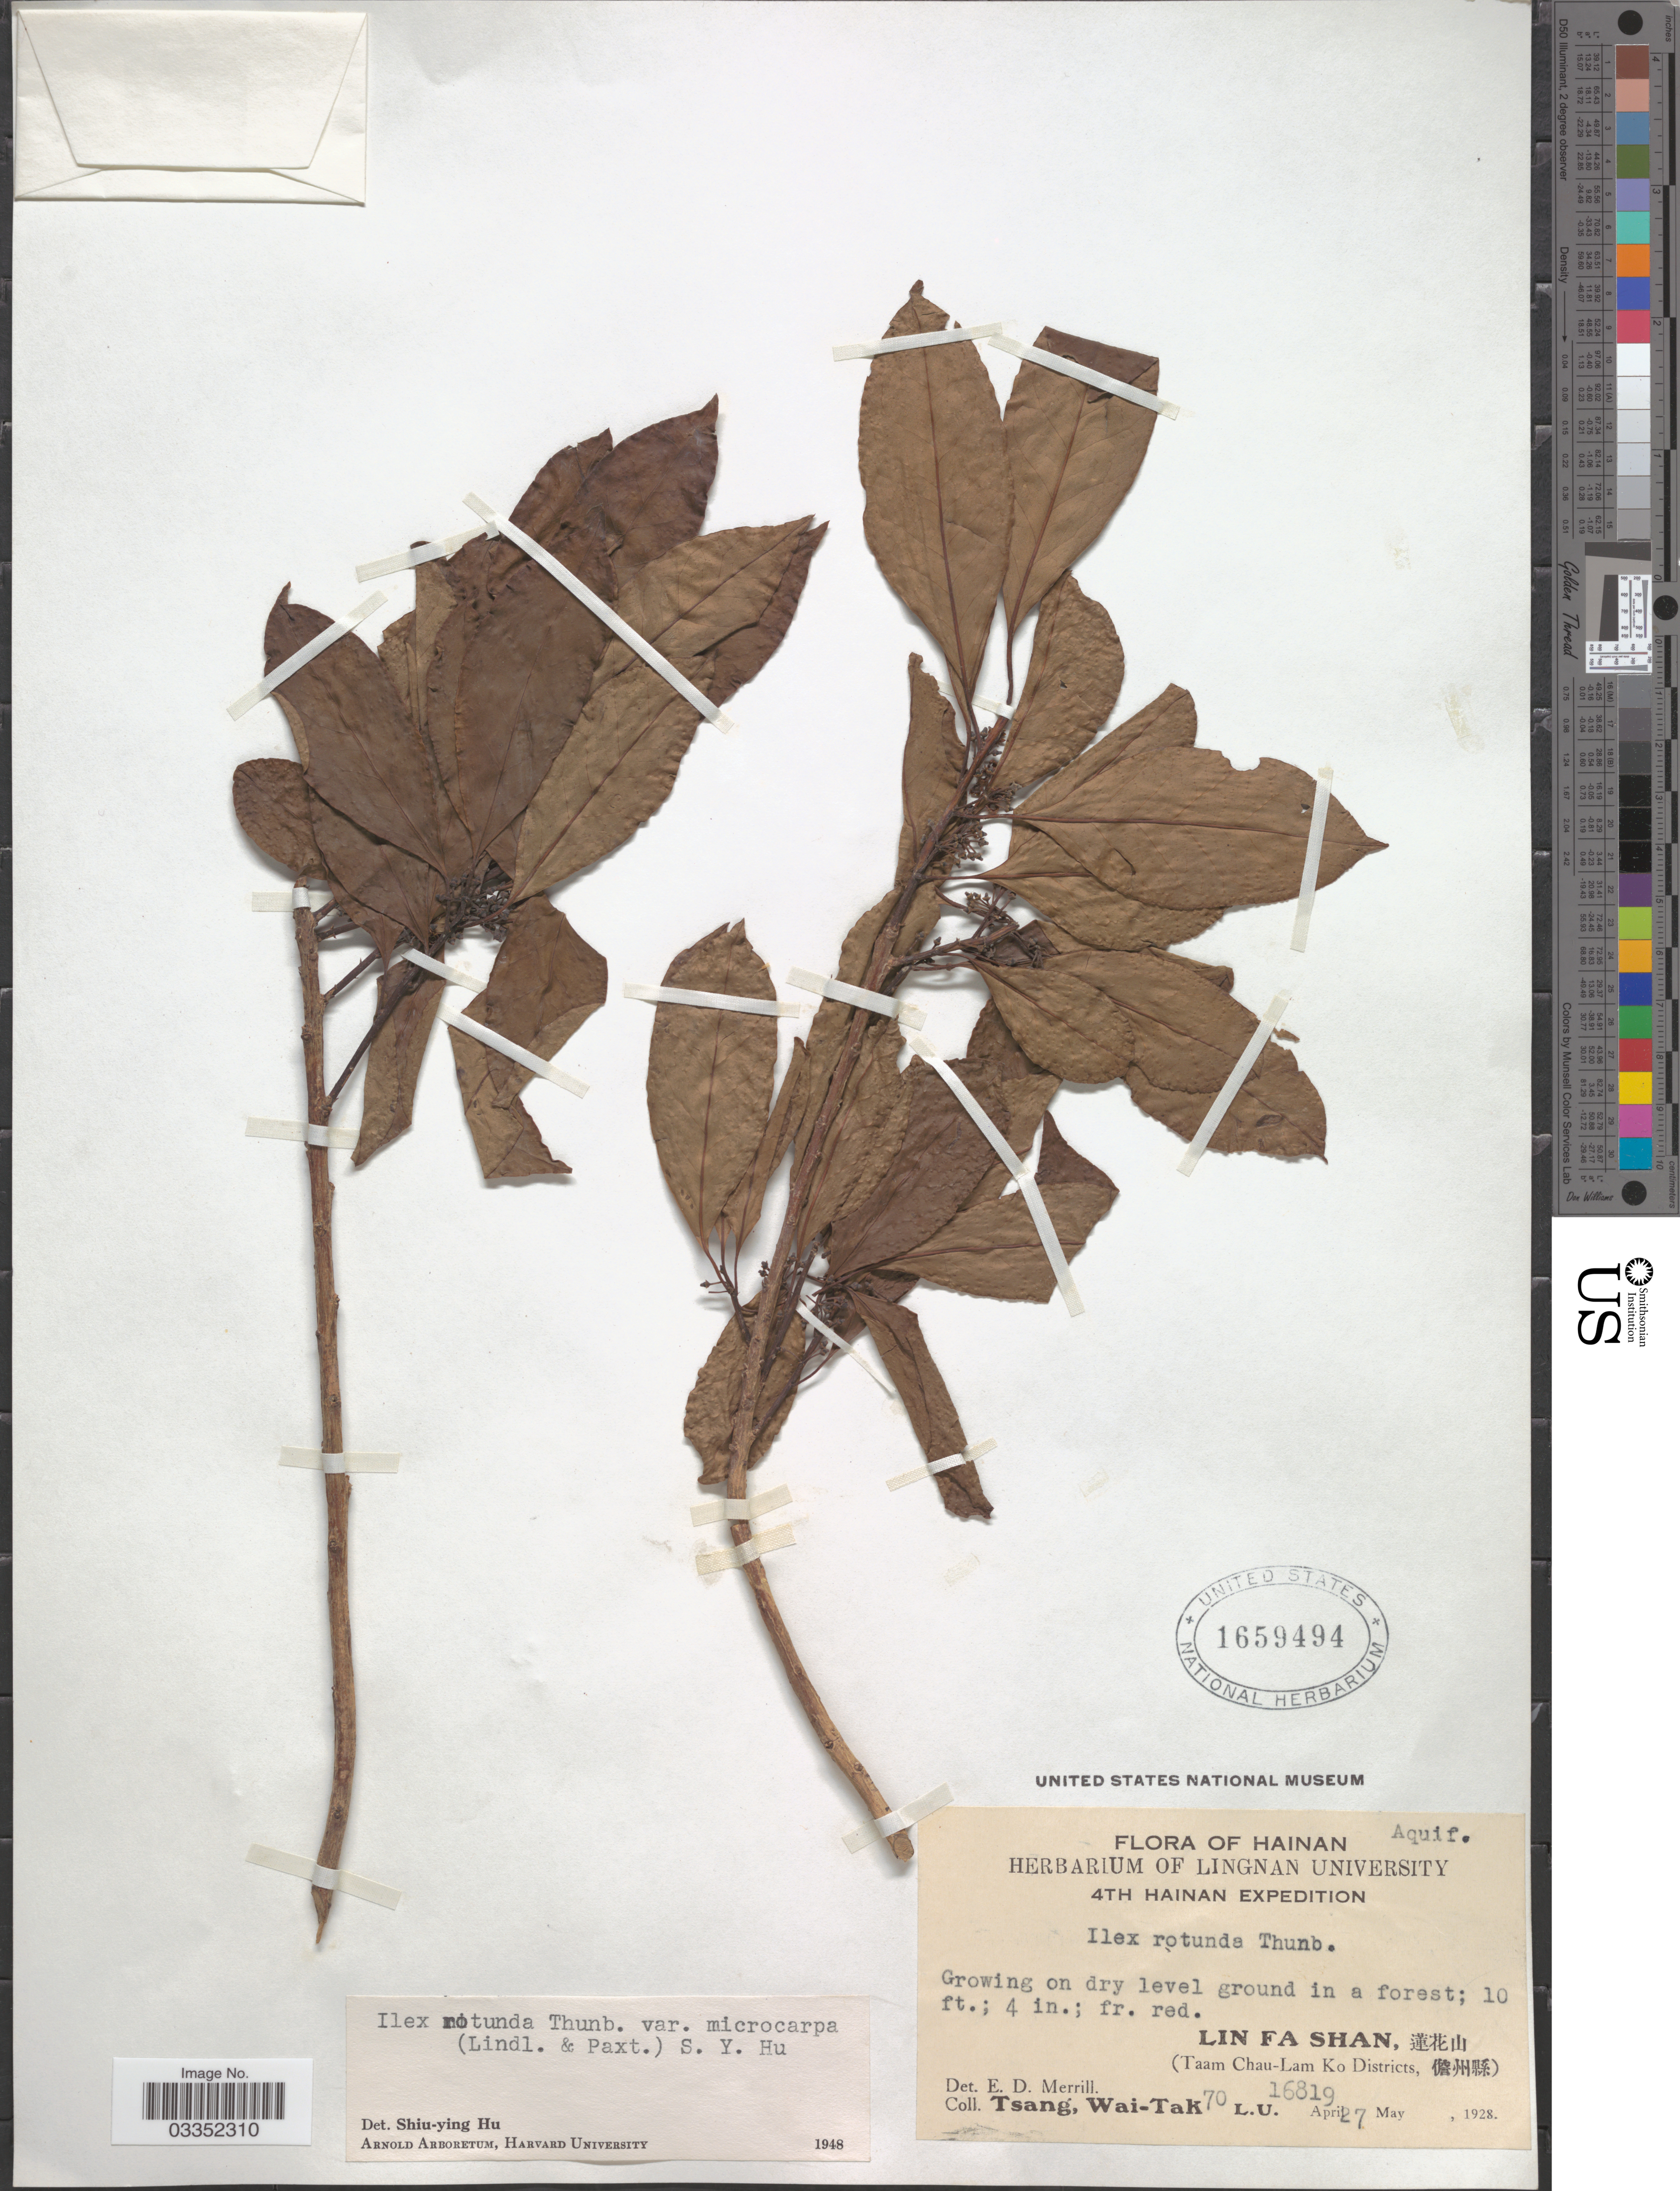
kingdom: Plantae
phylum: Tracheophyta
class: Magnoliopsida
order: Aquifoliales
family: Aquifoliaceae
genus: Ilex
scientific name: Ilex rotunda var. microcarpa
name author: (Lindl. ex Paxton) S.Y. Hu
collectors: W. T. Tsang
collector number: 70/L.U.16819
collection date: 1928-04-27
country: China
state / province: Hainan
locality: LFa Shan, (Taam Chau-Lam Ko Districts.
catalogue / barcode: US 1659494